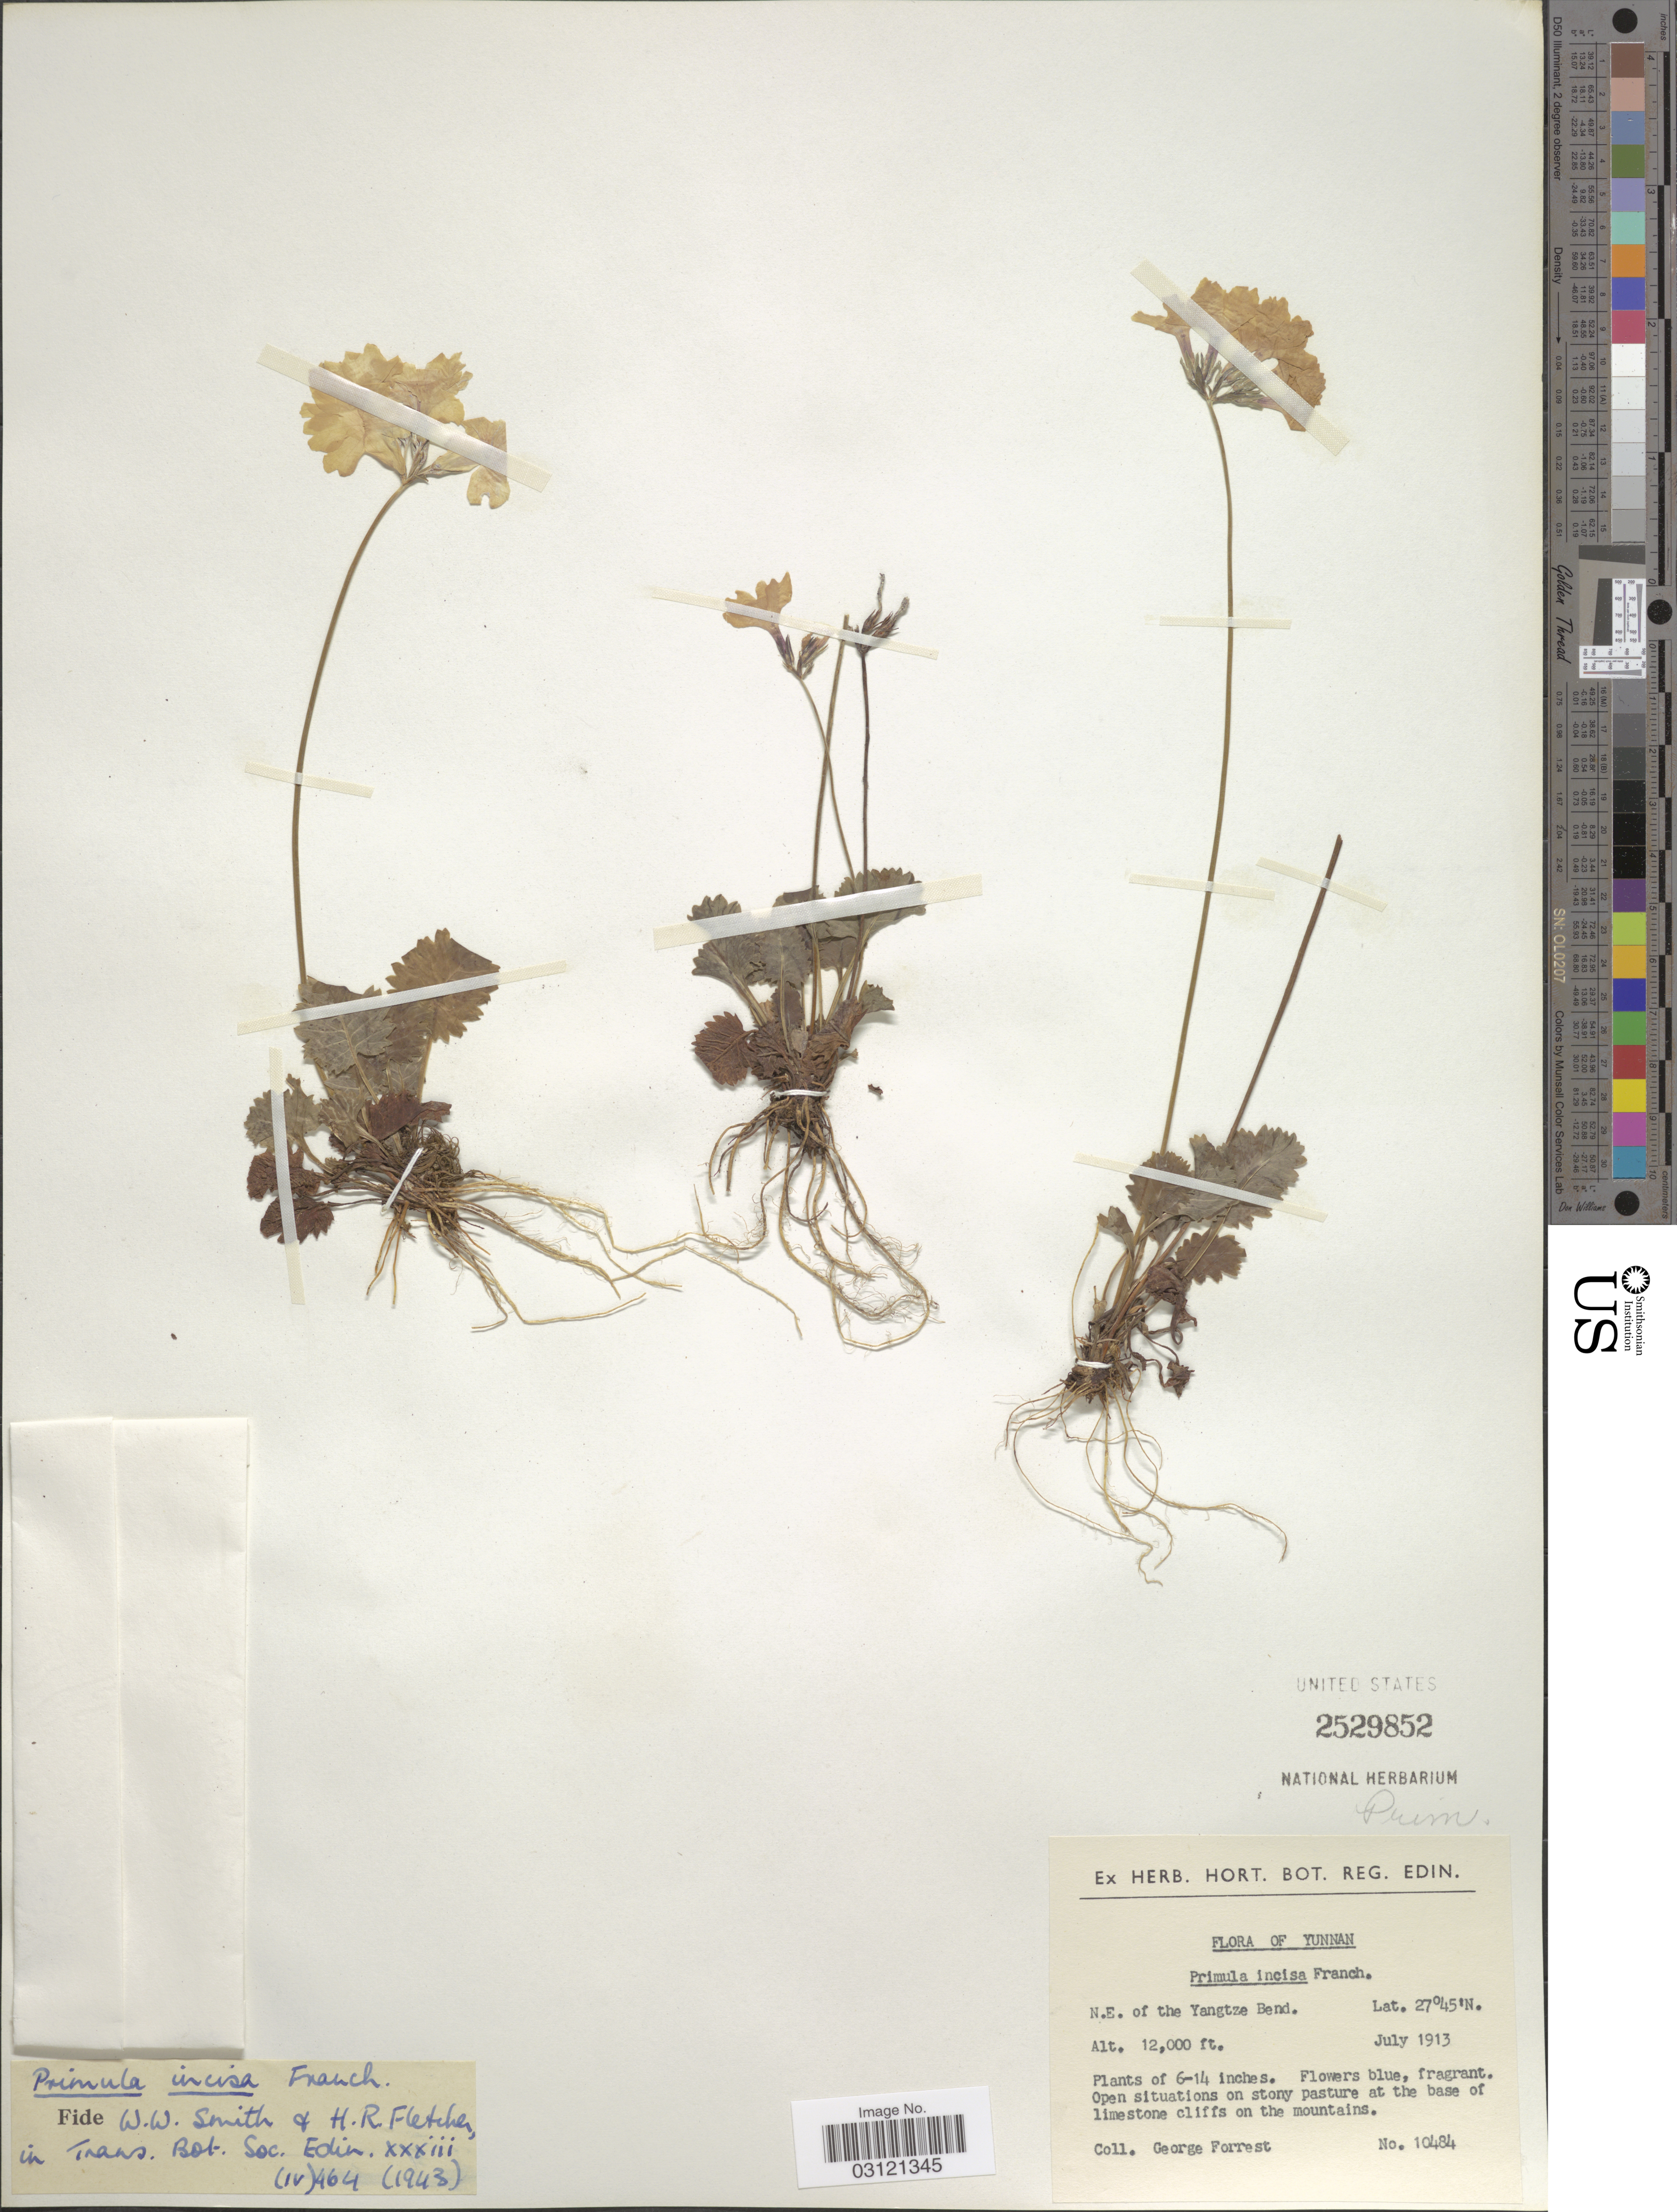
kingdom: Plantae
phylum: Tracheophyta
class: Magnoliopsida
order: Ericales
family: Primulaceae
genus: Primula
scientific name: Primula incisa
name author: Franch.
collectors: G. Forrest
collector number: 10484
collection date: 1913-07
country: China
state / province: Yunnan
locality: N.E. of the Yangtze Bend.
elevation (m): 3658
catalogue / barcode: US 2529852